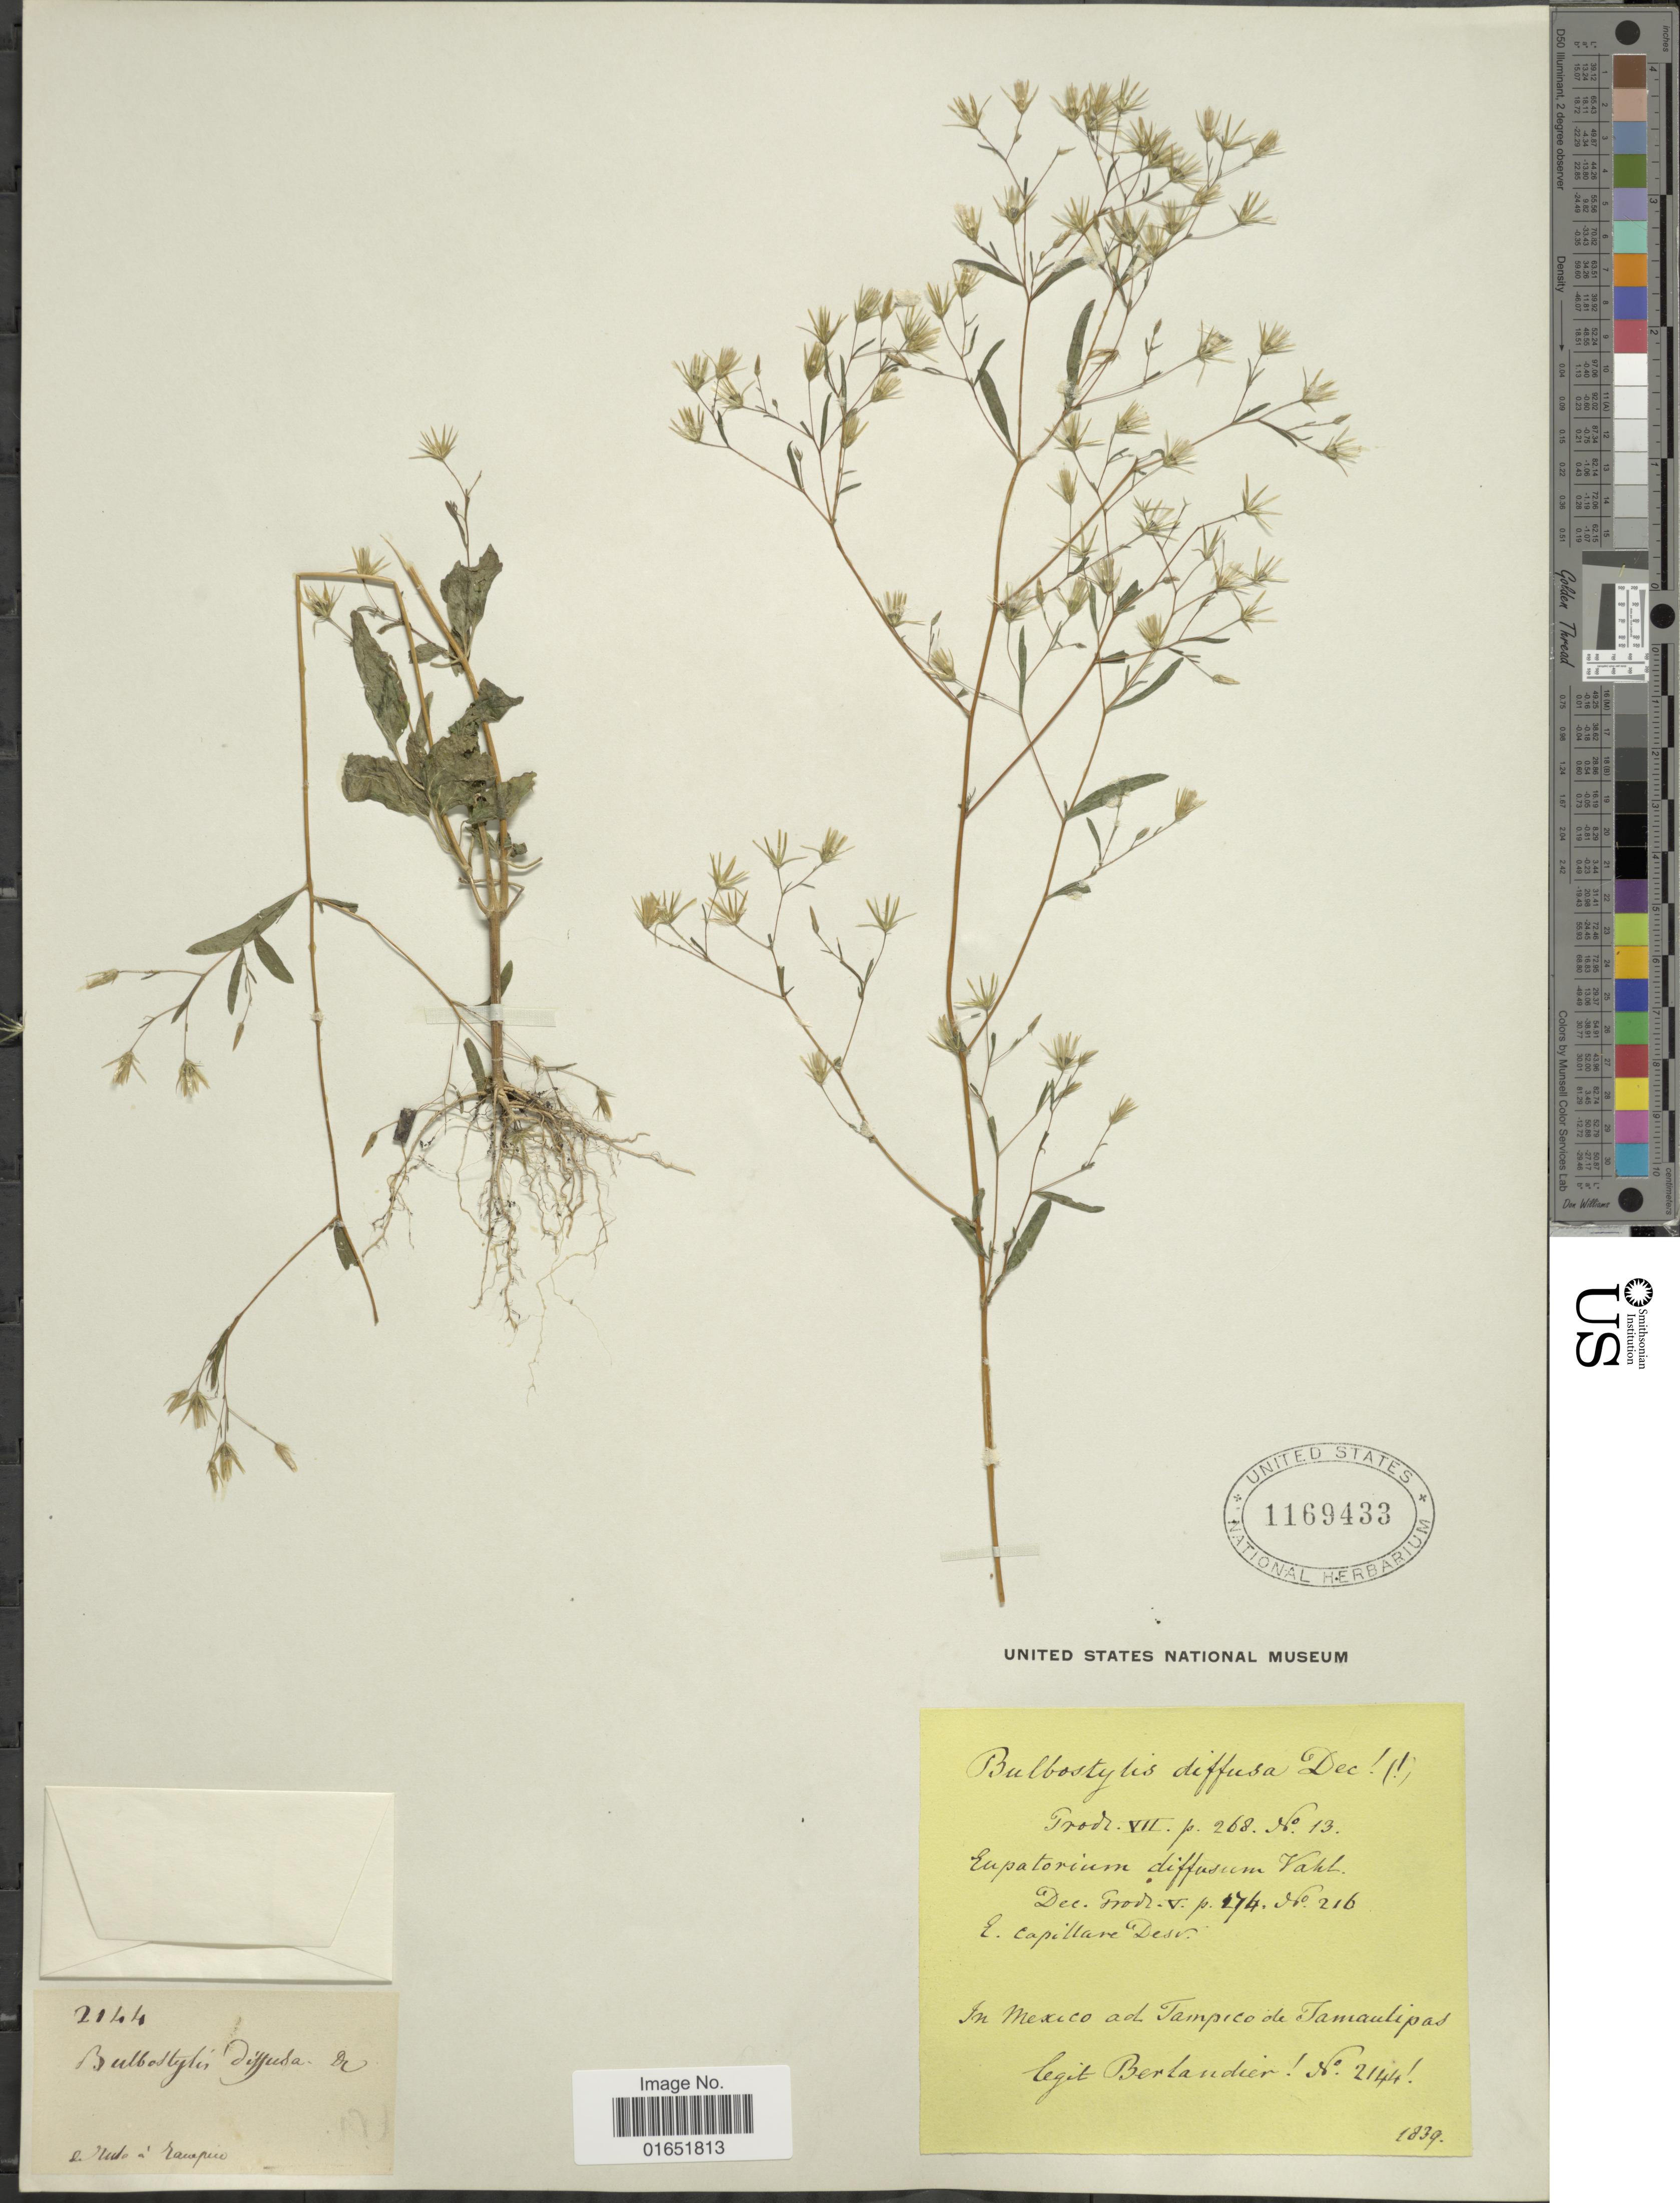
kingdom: Plantae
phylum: Tracheophyta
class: Magnoliopsida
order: Asterales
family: Asteraceae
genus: Brickellia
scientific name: Brickellia diffusa M.E. Jones, nom illeg.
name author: M.E. Jones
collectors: J. L. Berlandier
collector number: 2144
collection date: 1839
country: Mexico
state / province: Tamaulipas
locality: In mexico ad Tampico de Tamaulipas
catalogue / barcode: US 1169433